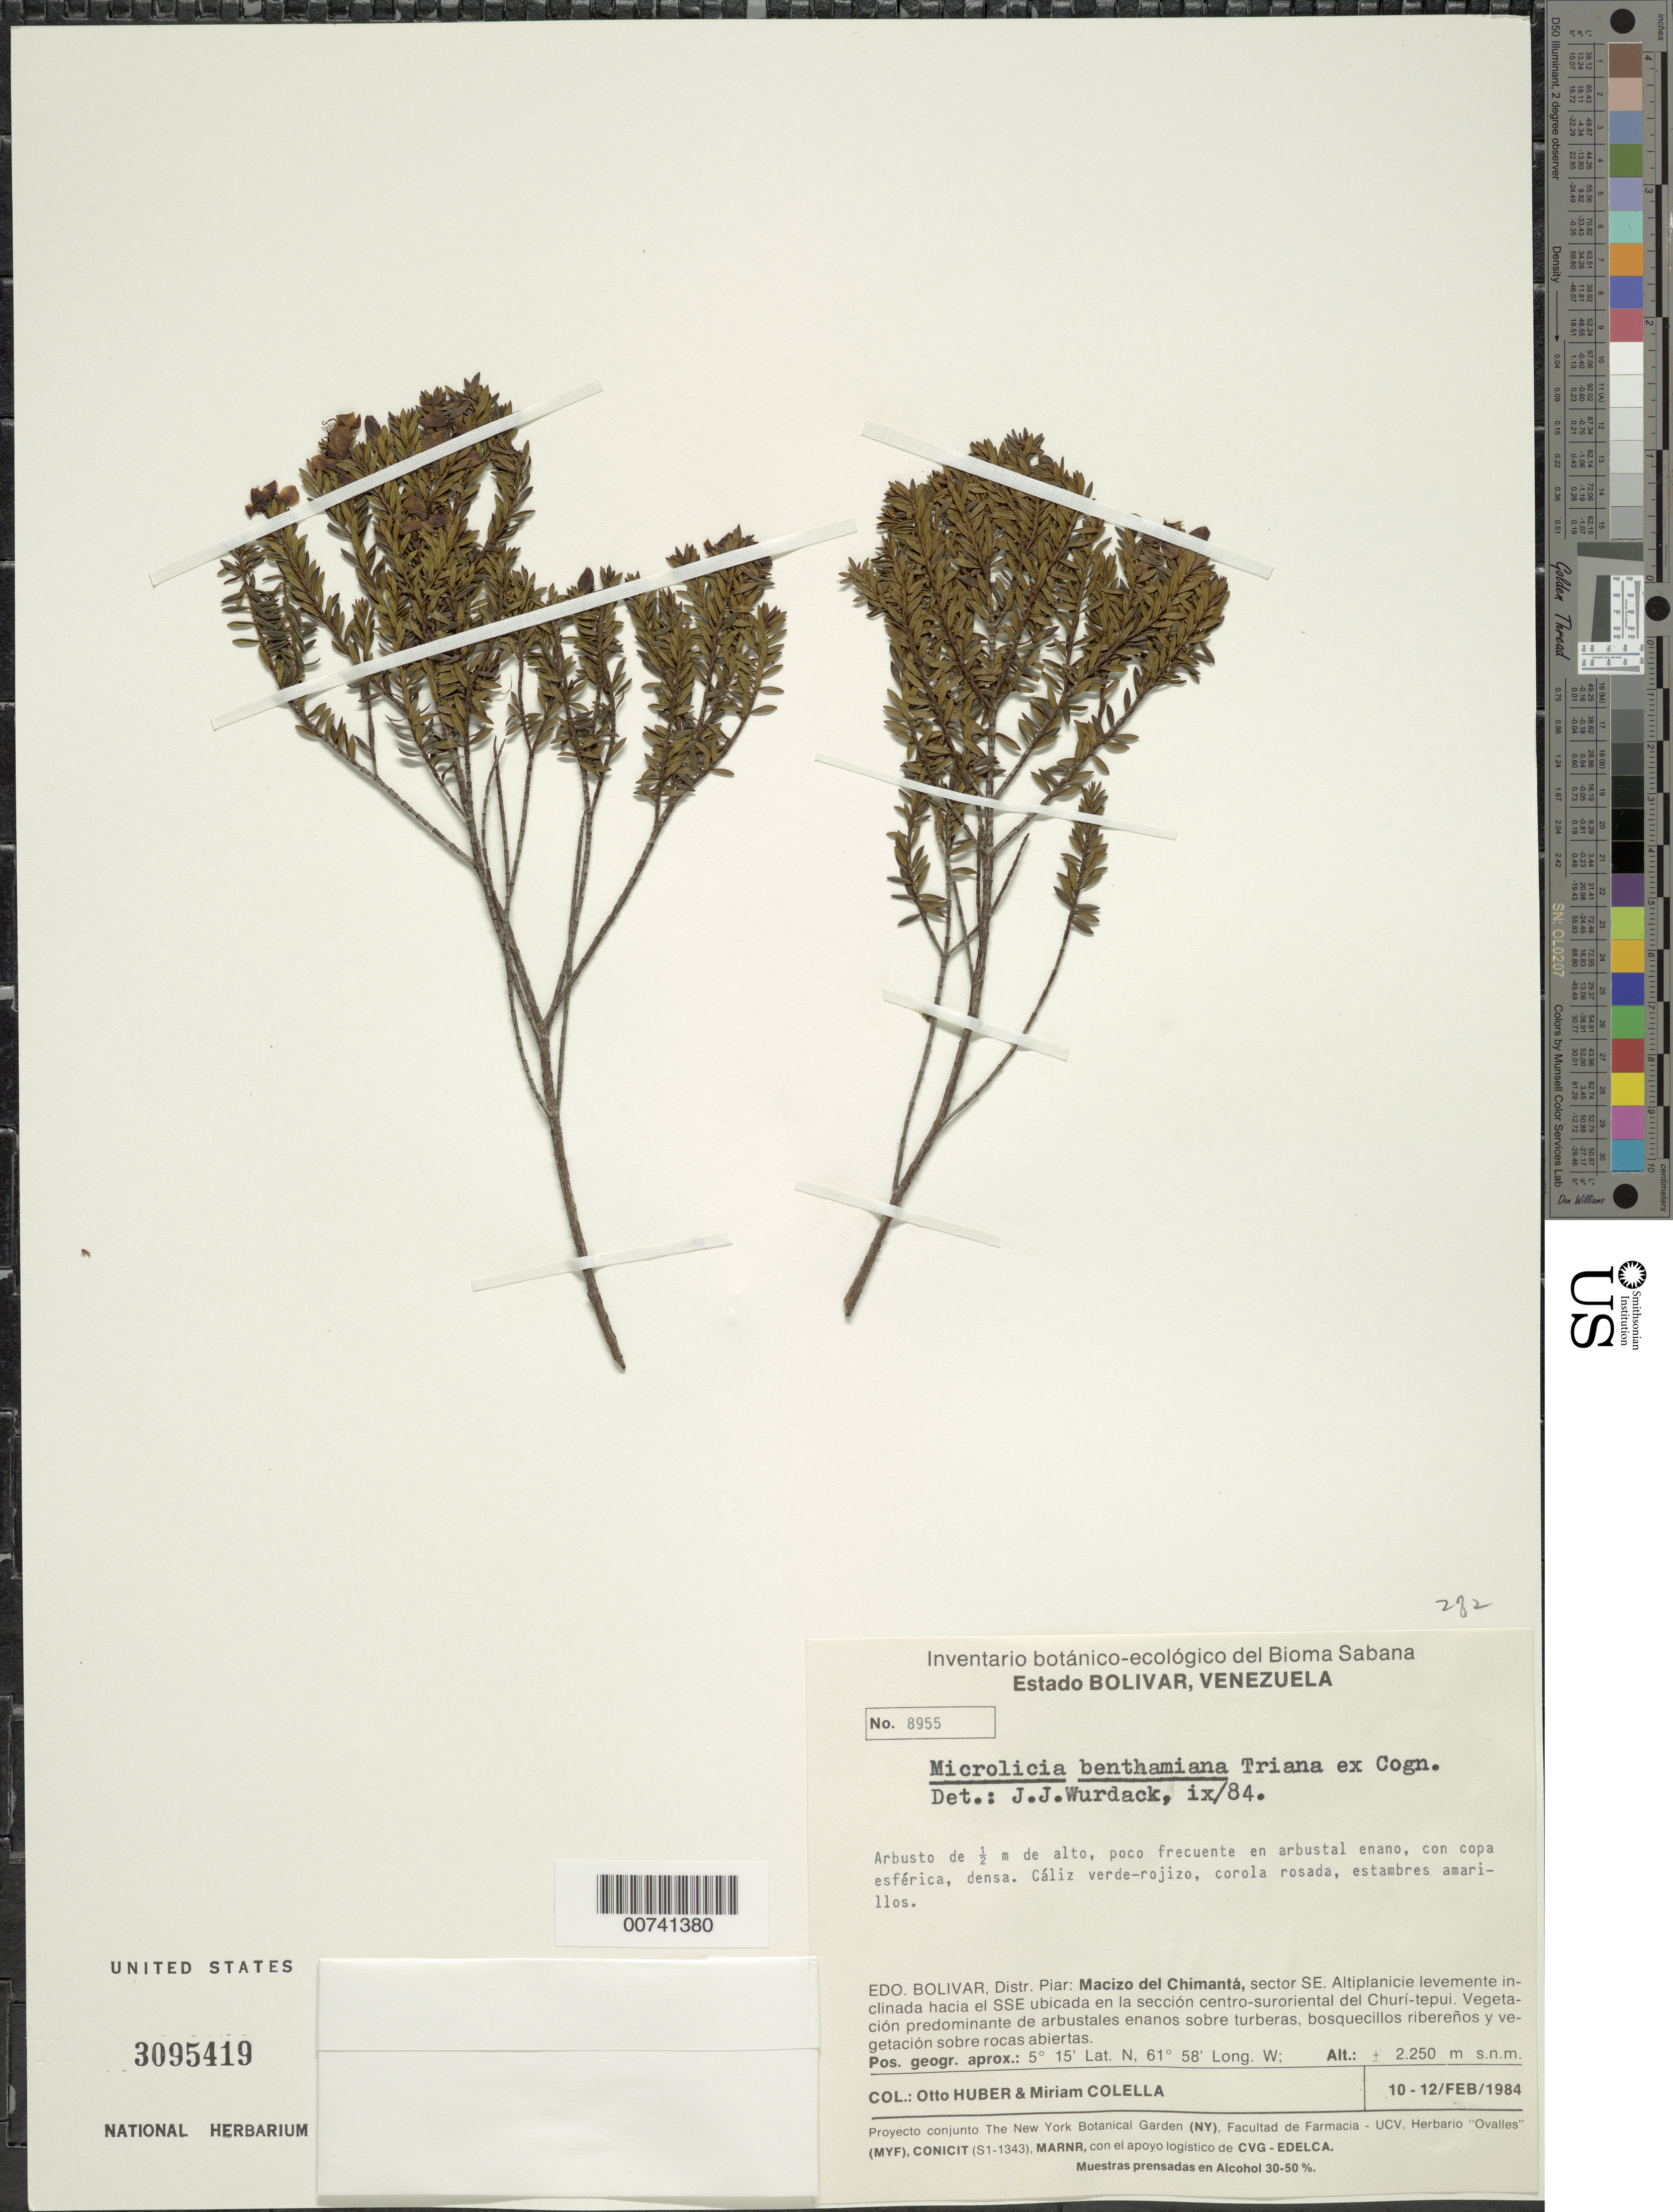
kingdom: Plantae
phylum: Tracheophyta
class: Magnoliopsida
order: Myrtales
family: Melastomataceae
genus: Microlicia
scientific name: Microlicia benthamiana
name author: Triana ex Cogn.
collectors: O. Huber & M. Colella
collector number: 8955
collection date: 1984-02-10/1984-02-12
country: Venezuela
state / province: Bolivar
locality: Distr. Piar: Macizo del Chimantá, sector SE.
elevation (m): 2250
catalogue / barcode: US 3095419